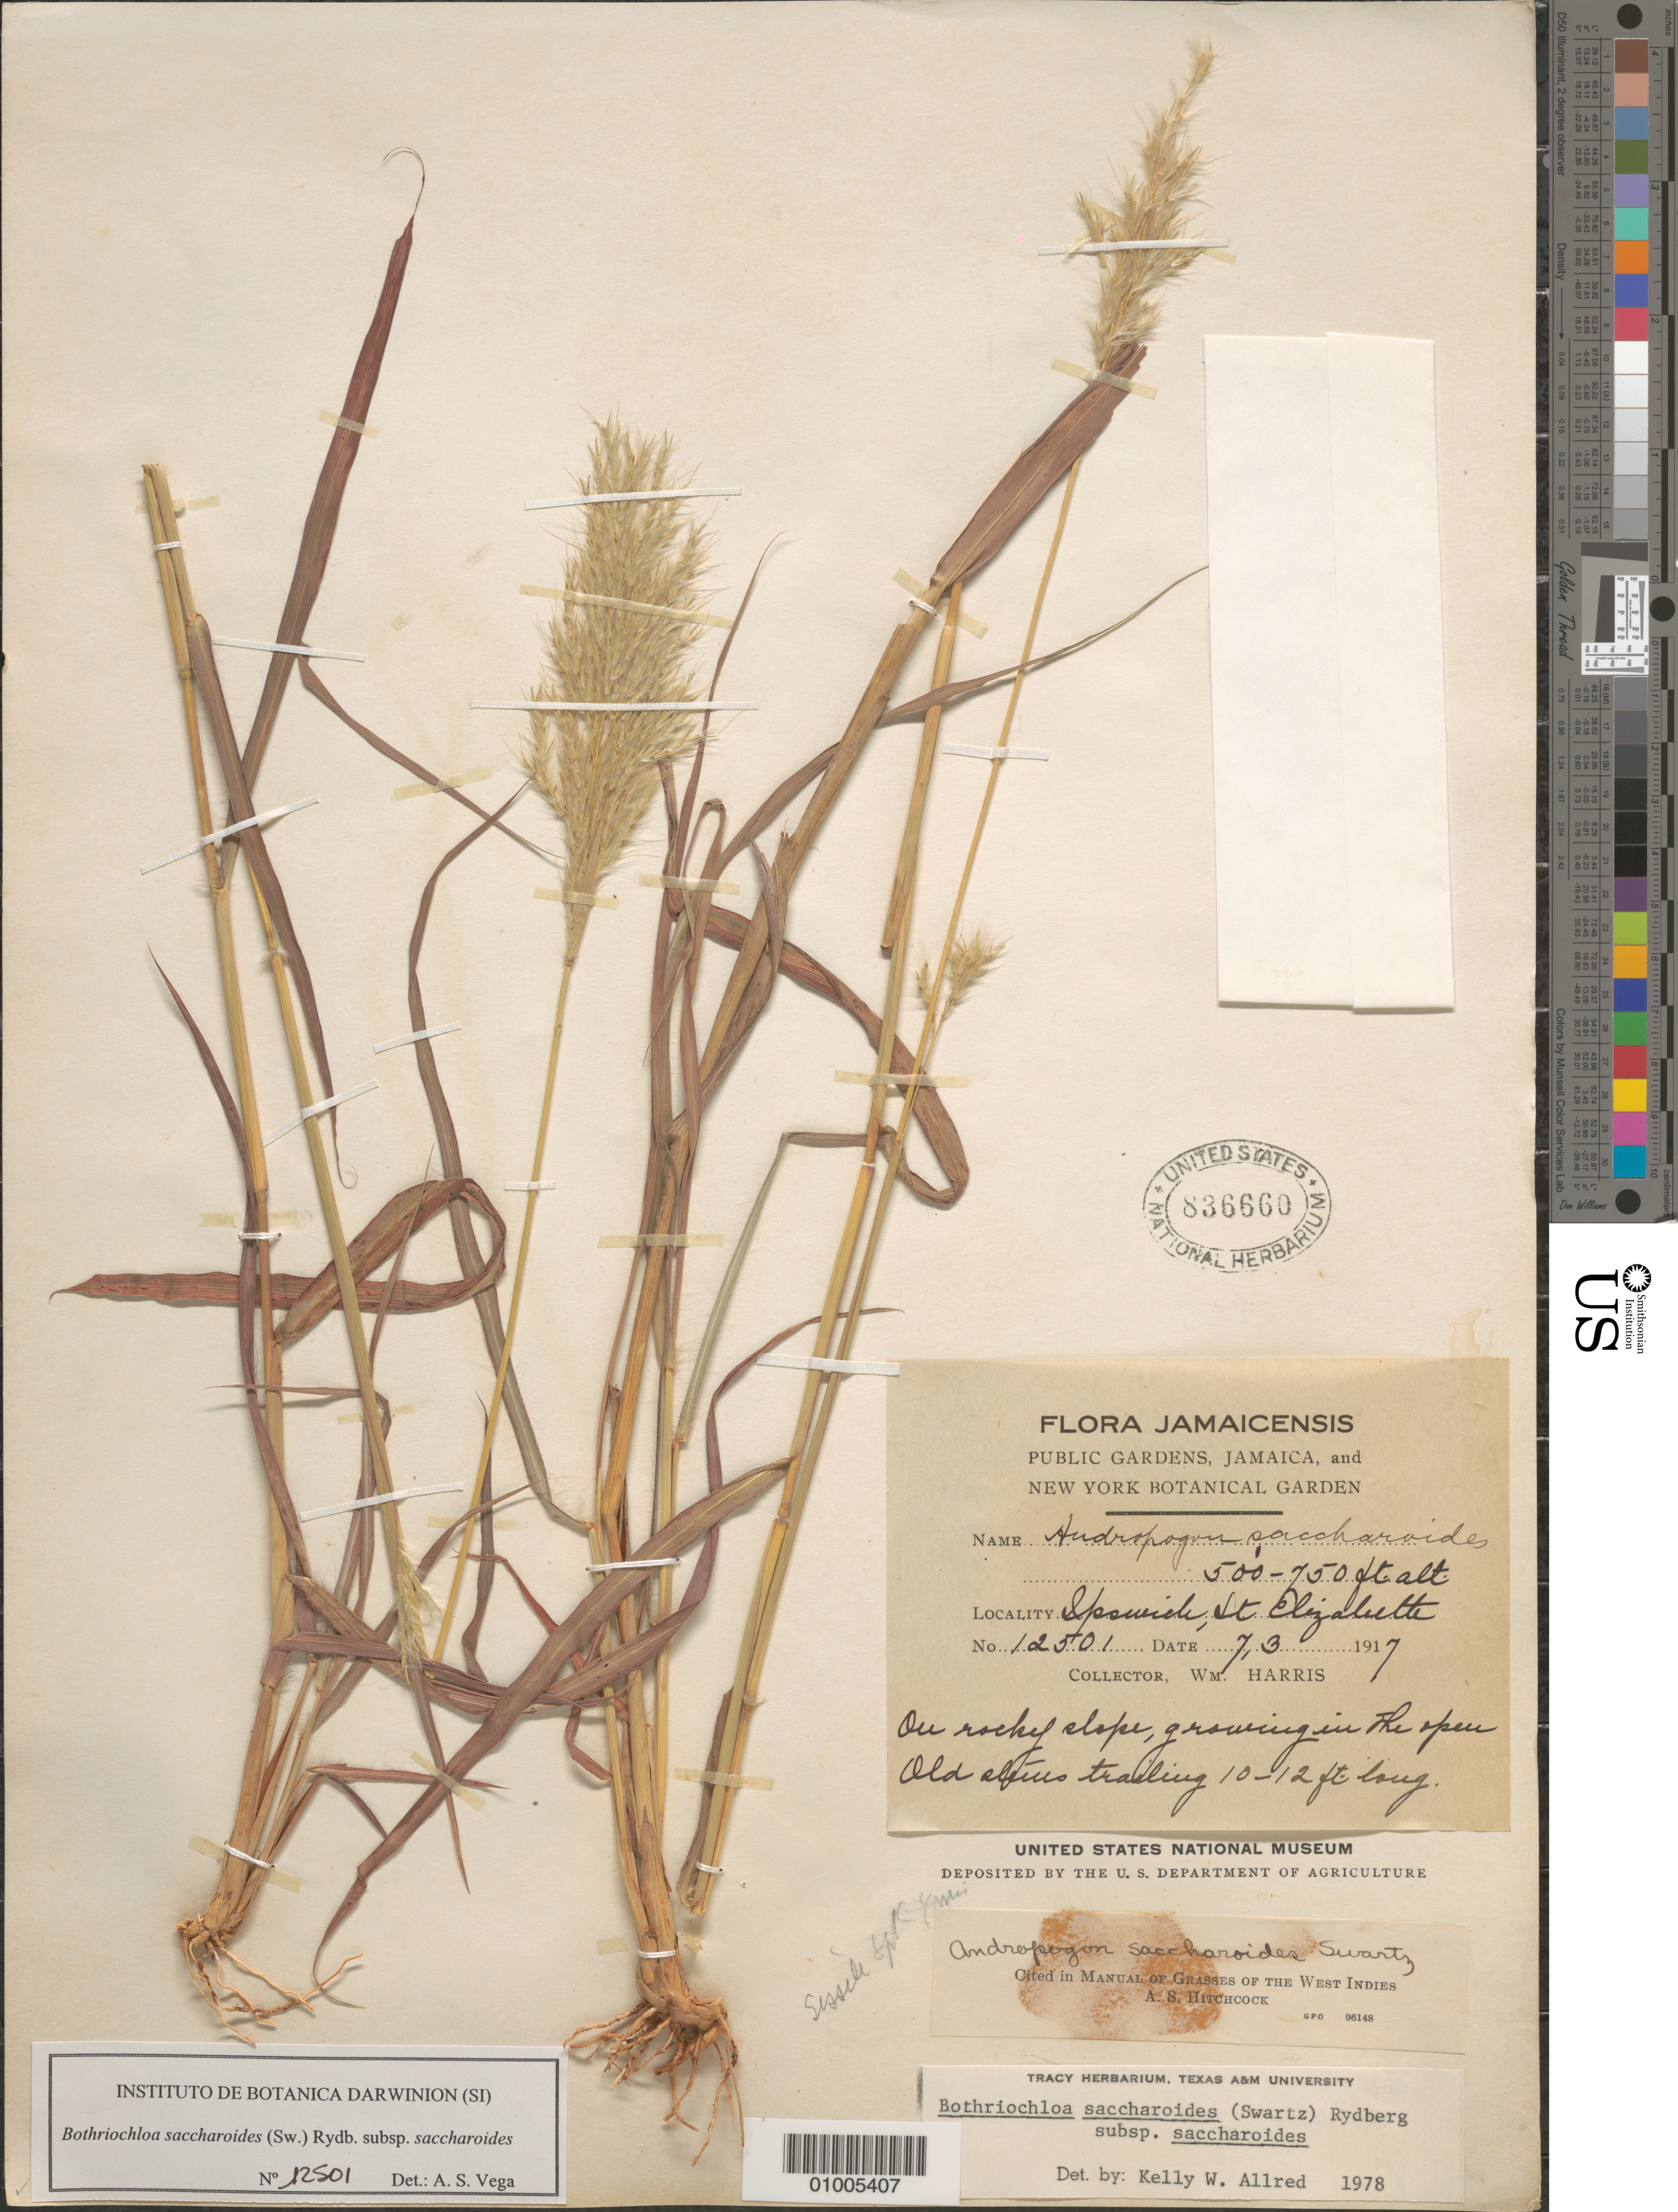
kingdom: Plantae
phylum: Tracheophyta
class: Liliopsida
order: Poales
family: Poaceae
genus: Bothriochloa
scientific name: Bothriochloa saccharoides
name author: (Sw.) Rydb.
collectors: W. H. Harris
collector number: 12501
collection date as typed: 07 Mar 1917 or 03 Jul 1917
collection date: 1917-03-07 or 1917-07-03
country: Jamaica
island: Jamaica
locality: On rocky slope, growing in the open. St. Olizalette.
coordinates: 0 N, 0 E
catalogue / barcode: US 836660